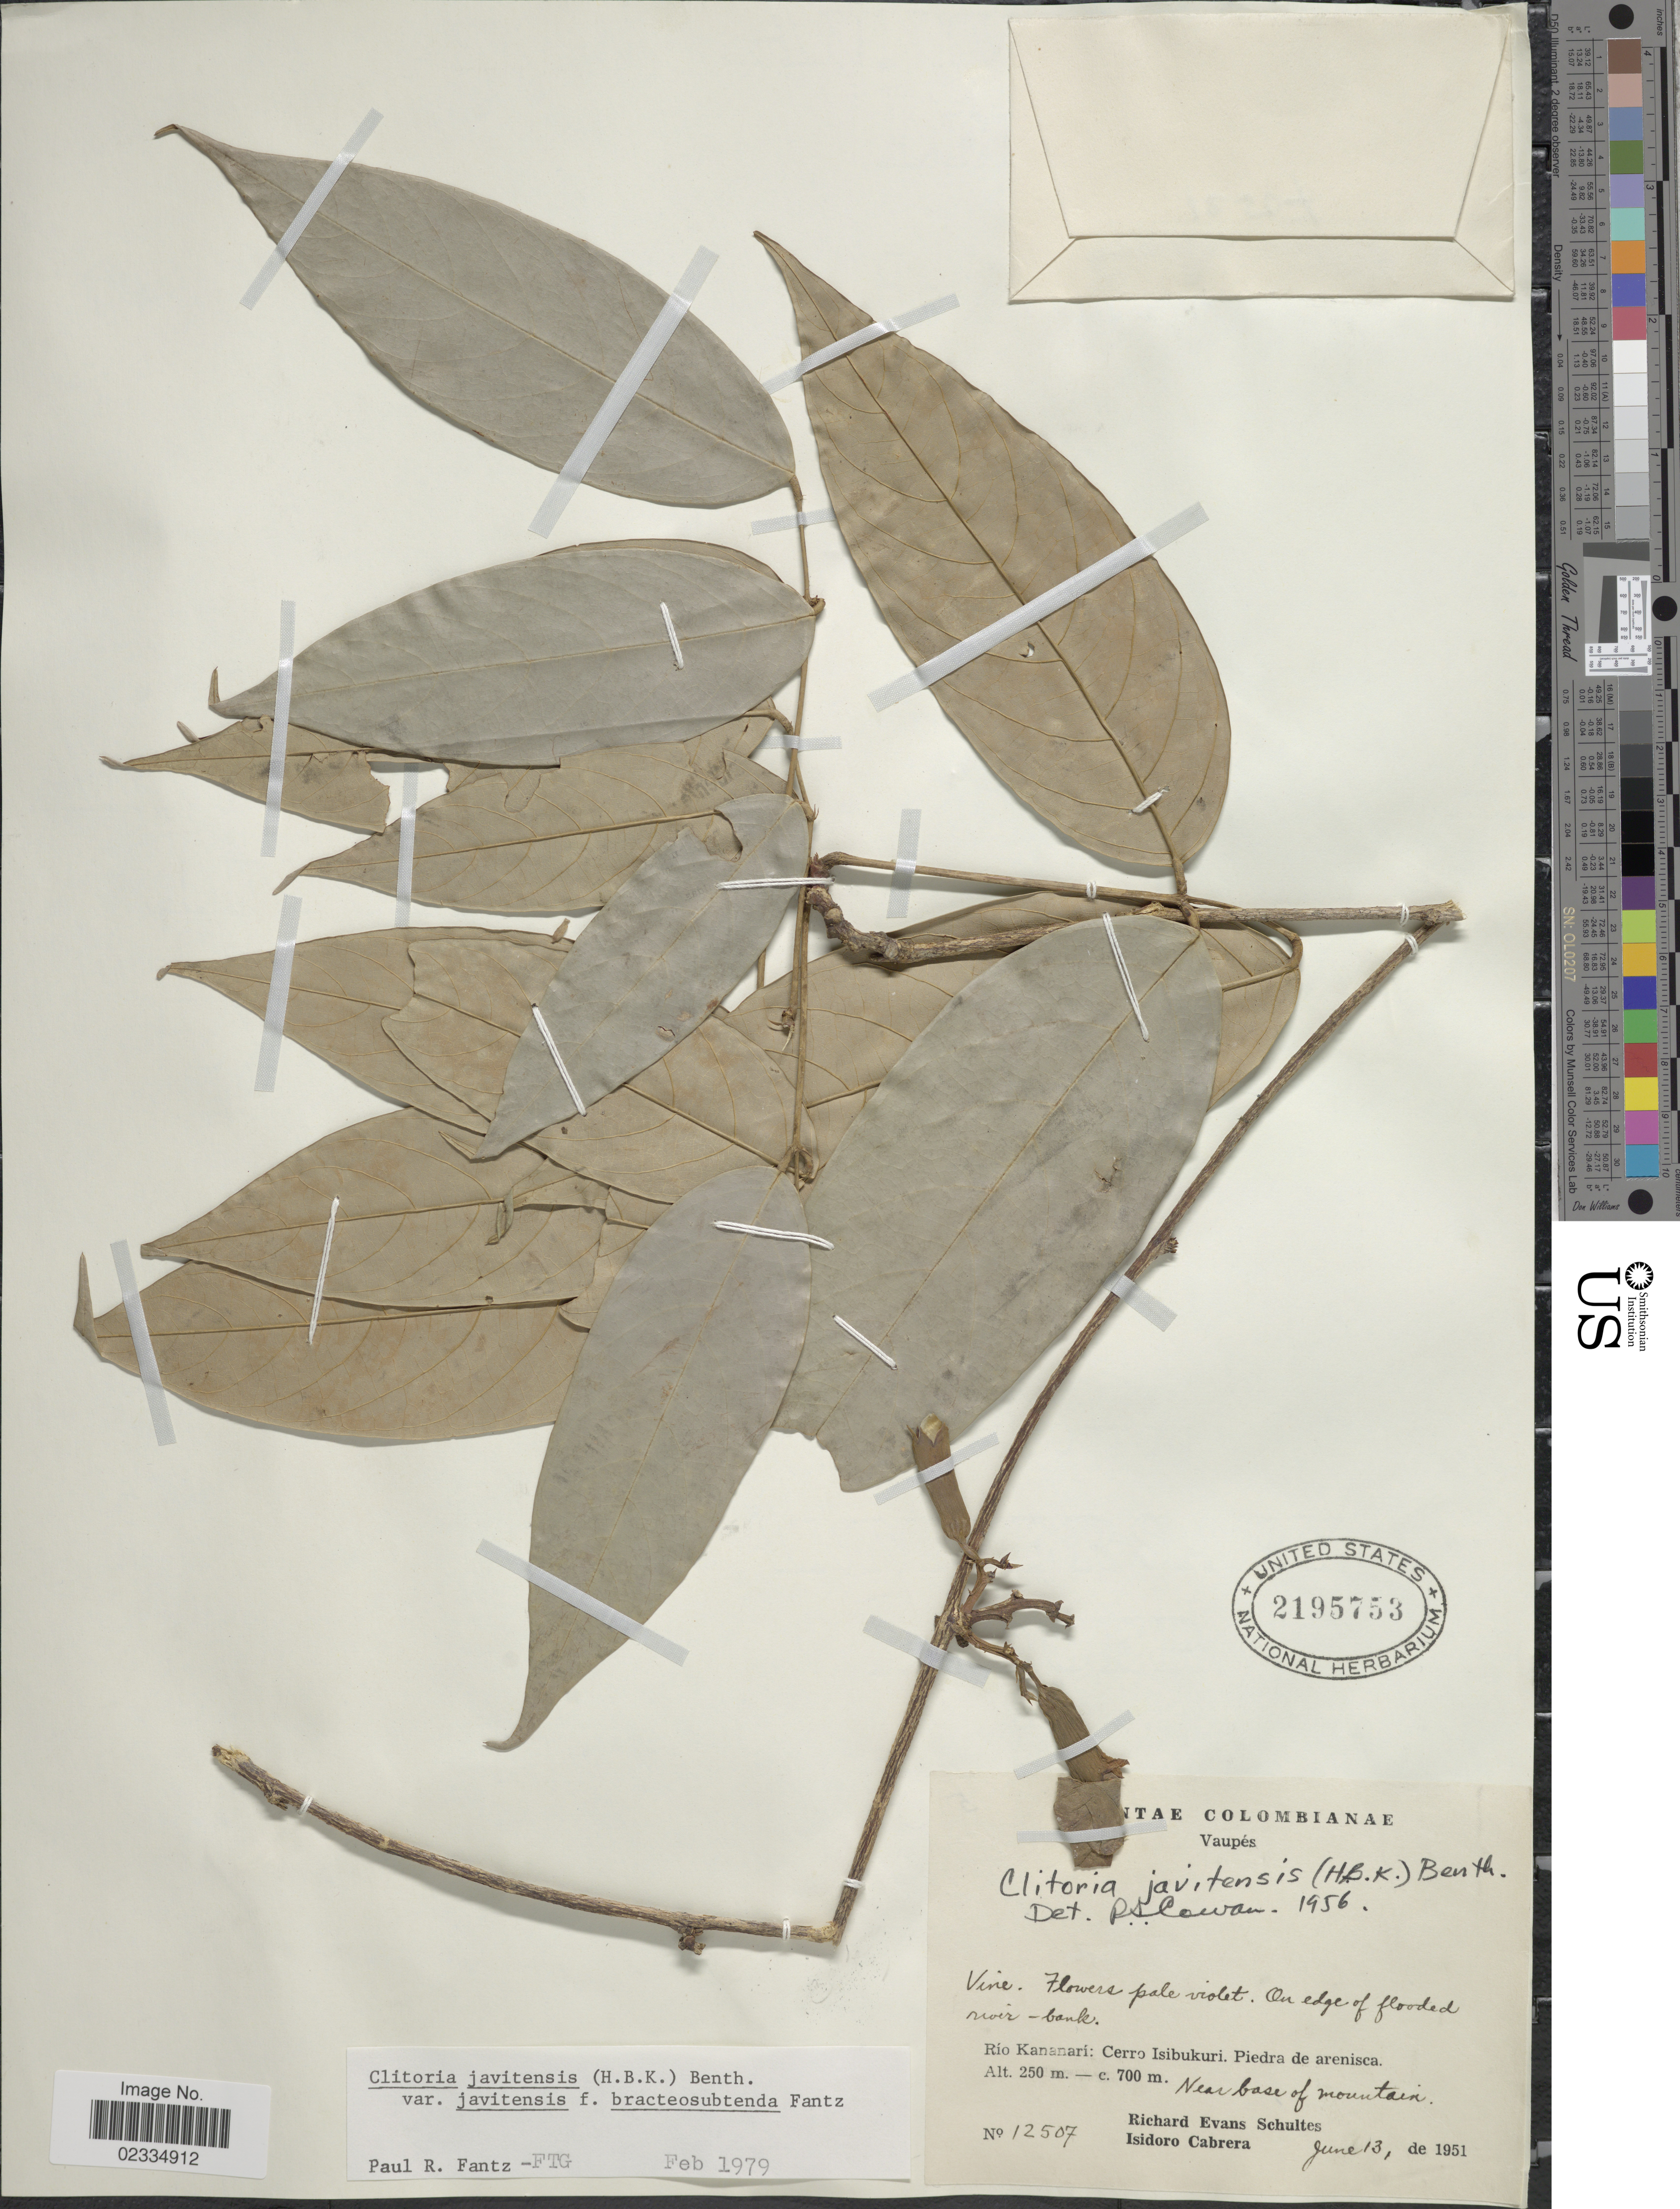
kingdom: Plantae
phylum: Tracheophyta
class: Magnoliopsida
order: Fabales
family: Fabaceae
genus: Clitoria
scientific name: Clitoria javitensis f. bracteosubtenda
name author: Fantz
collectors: R. E. Schultes & I. Cabrera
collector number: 12507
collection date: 1951-06-13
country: Colombia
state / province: Vaupés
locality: Rio Kananari: Cerro Isibukuri. Piedra de Arenisca. Near base of mountain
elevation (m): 250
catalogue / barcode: US 2195753